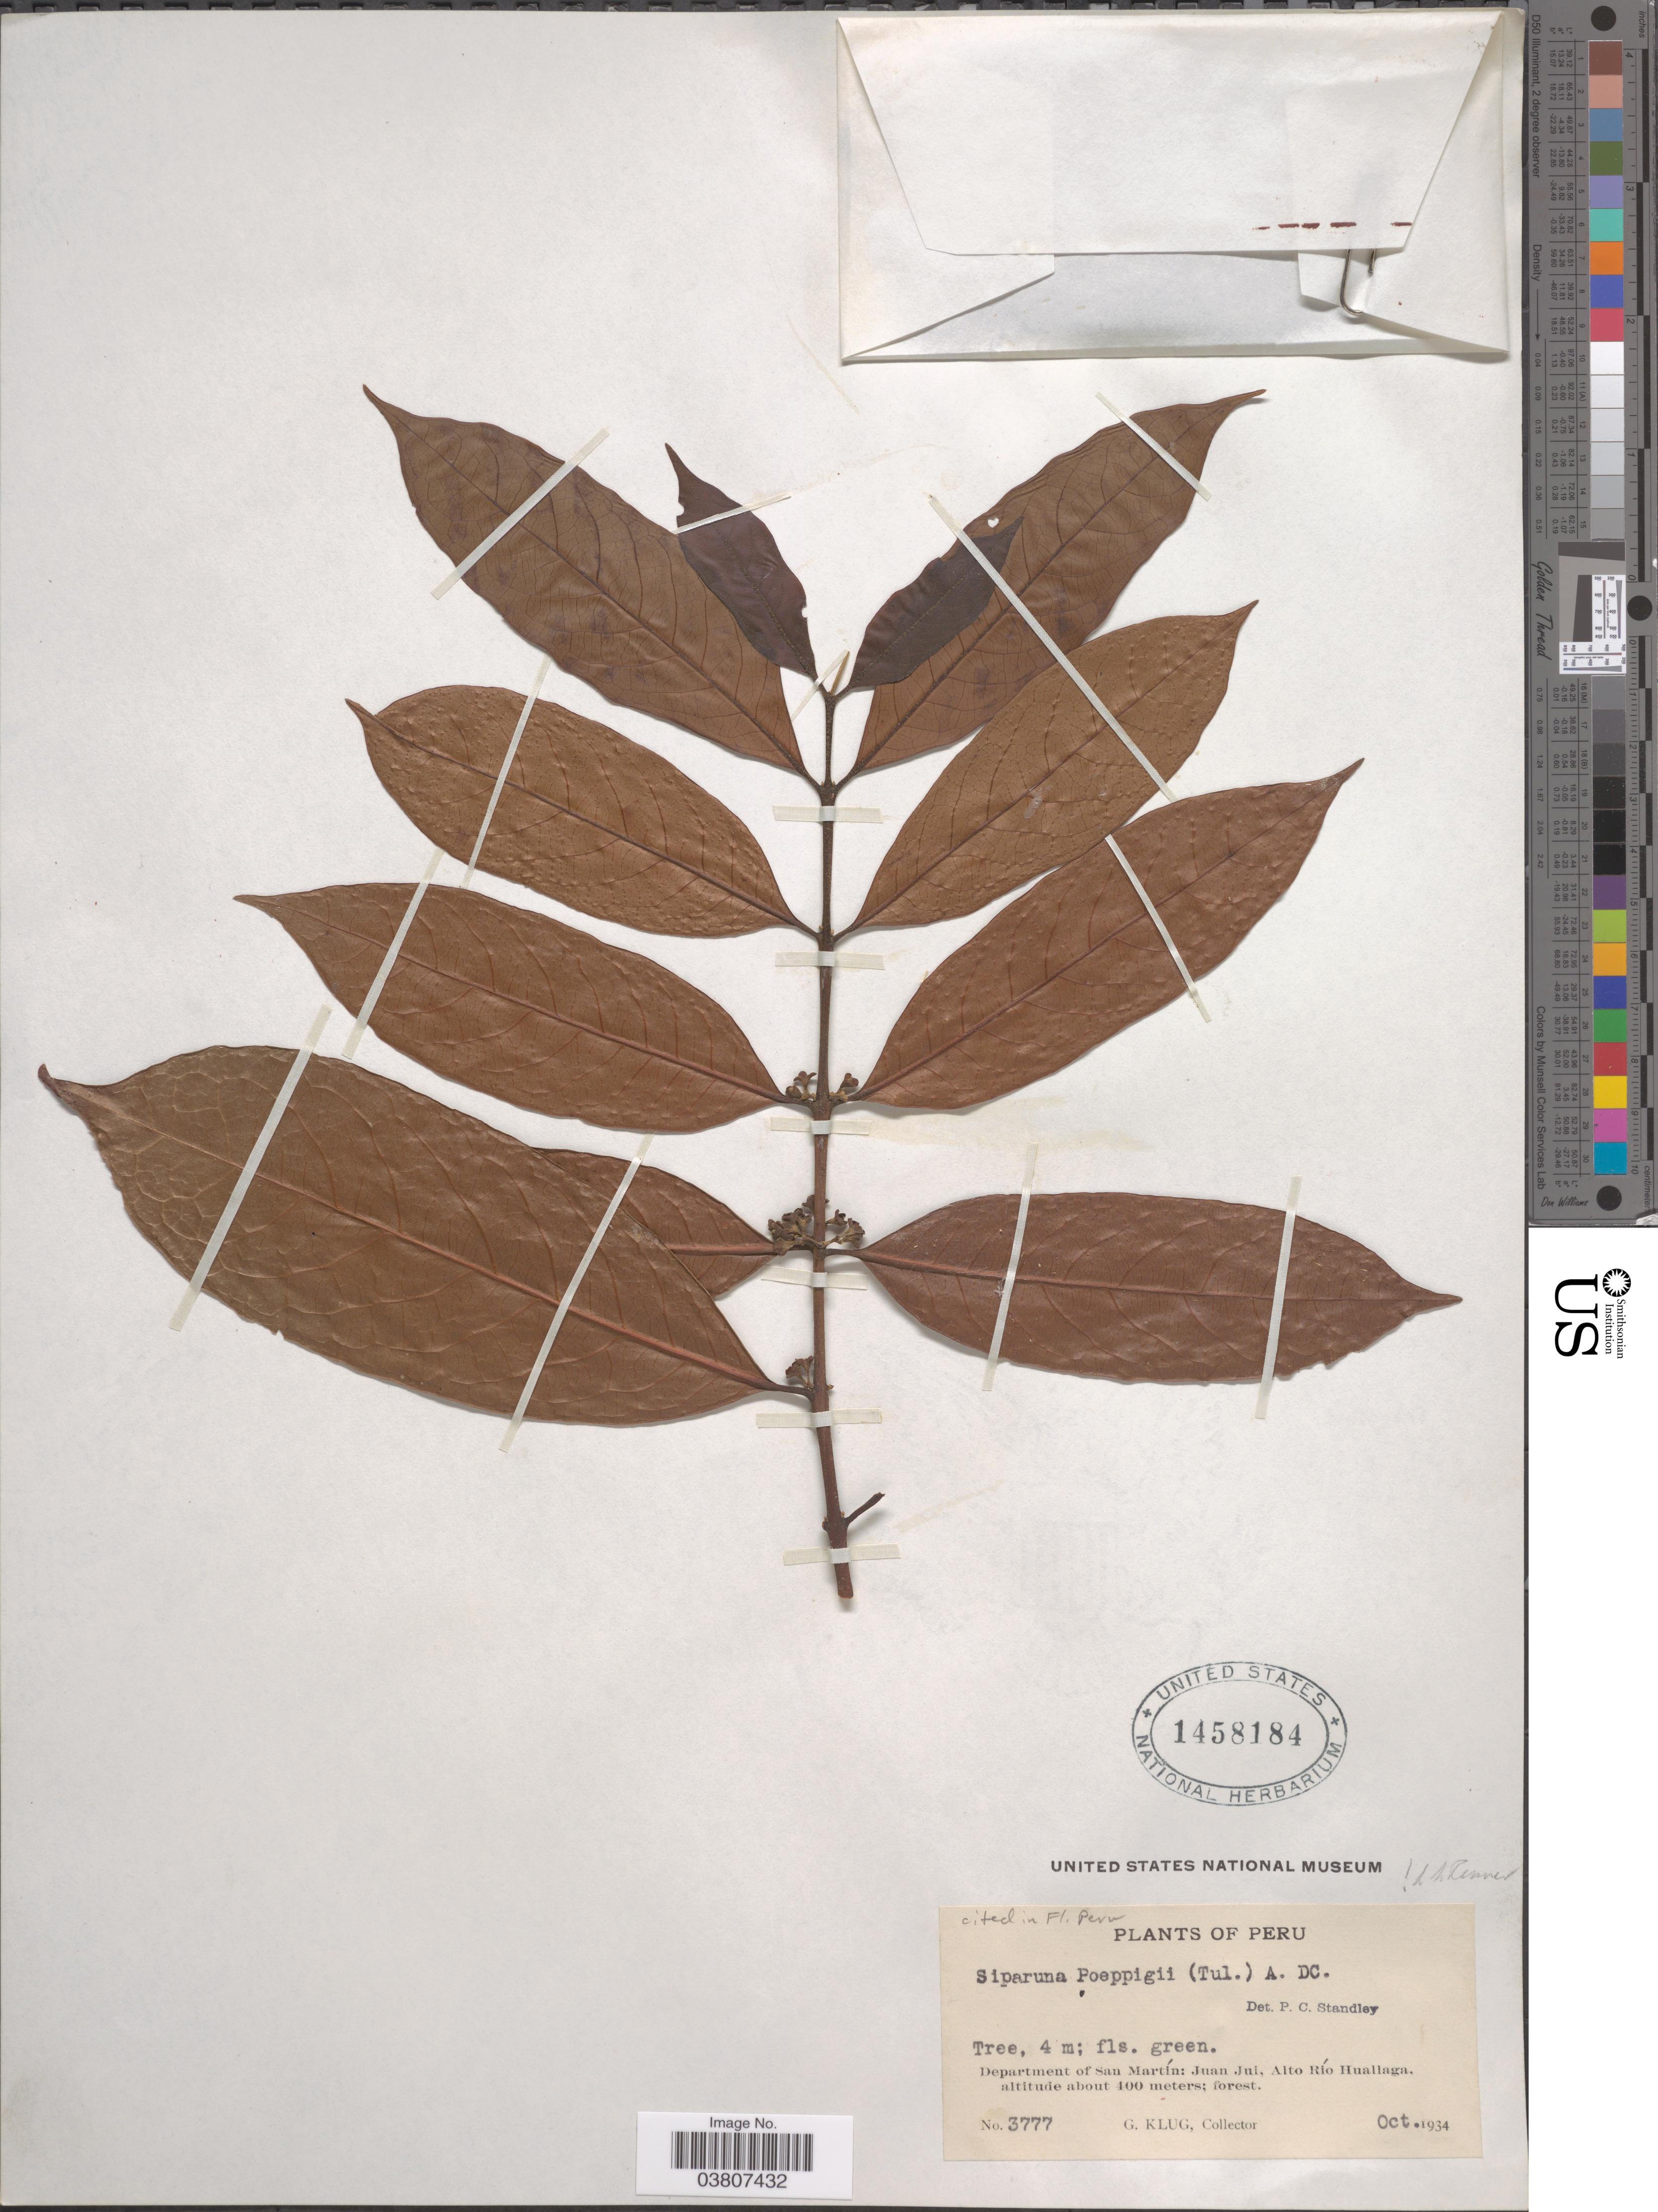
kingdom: Plantae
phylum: Tracheophyta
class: Magnoliopsida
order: Laurales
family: Siparunaceae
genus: Siparuna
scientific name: Siparuna poeppigii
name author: (Tul.) A. DC.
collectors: G. Klug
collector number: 3777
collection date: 1934-10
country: Peru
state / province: San Martín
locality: Department of San Martín: Juan Jui, Alto Río Huallaga.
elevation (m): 400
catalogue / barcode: US 1458184